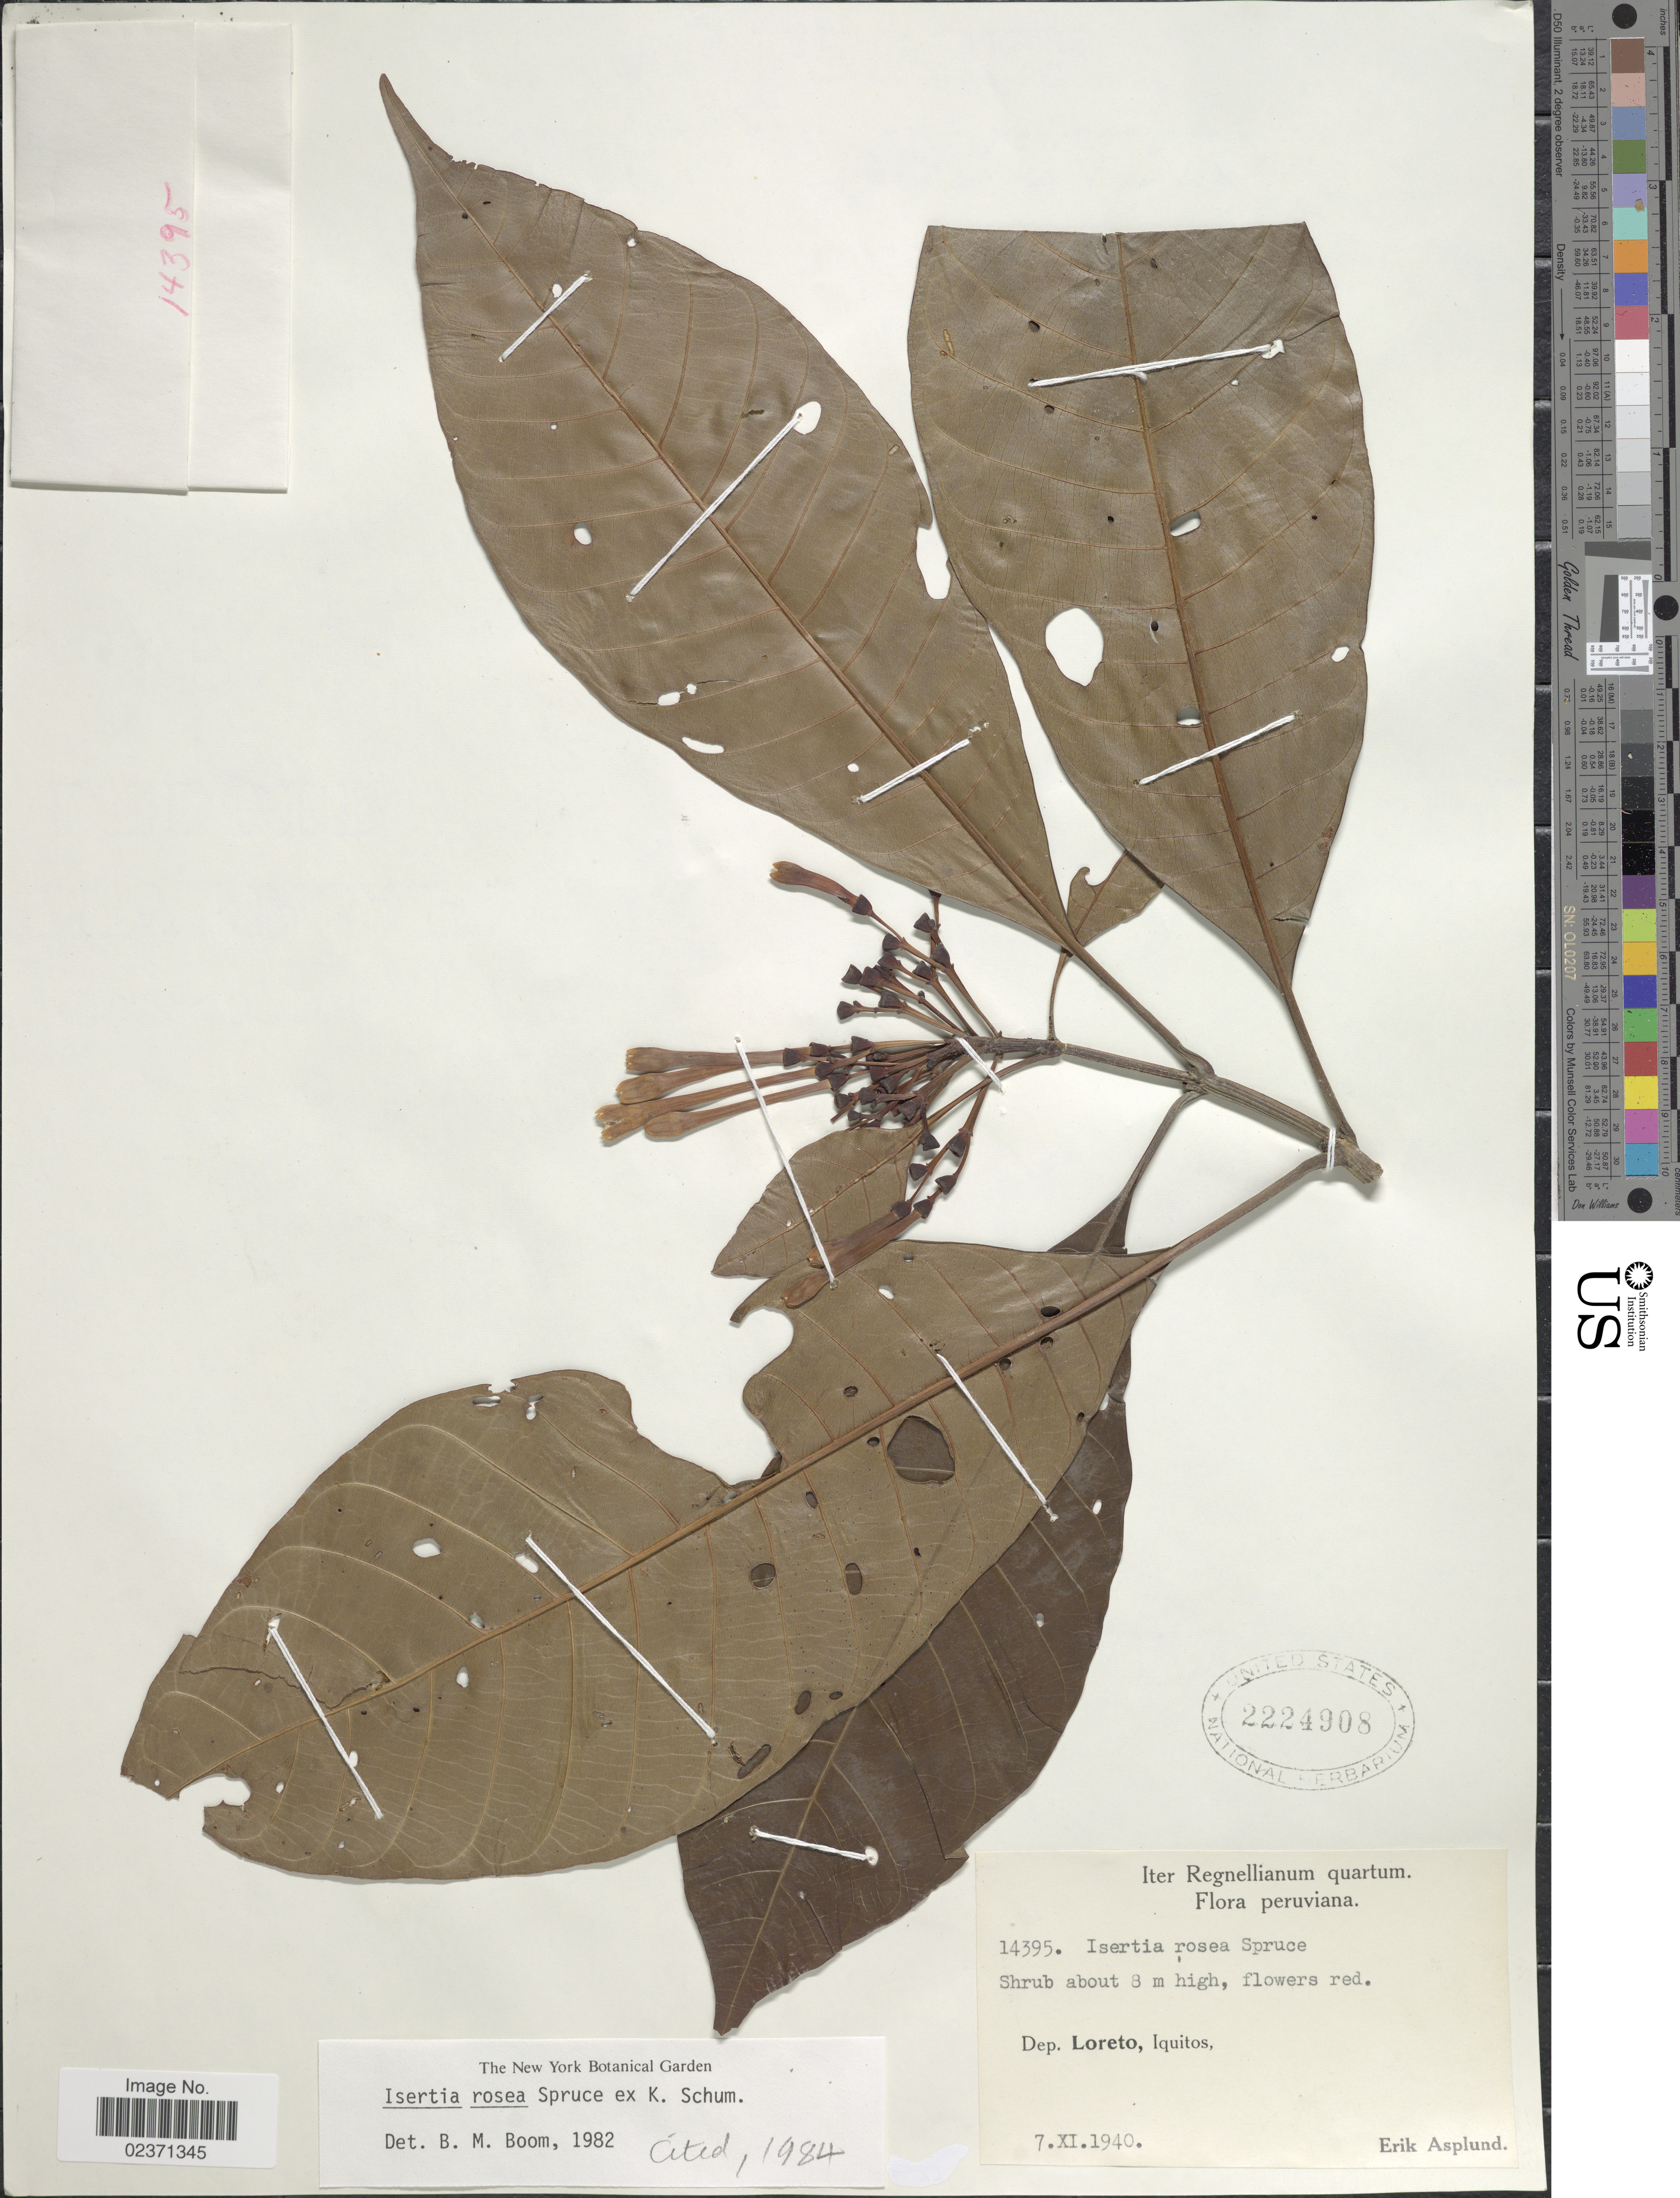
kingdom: Plantae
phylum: Tracheophyta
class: Magnoliopsida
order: Gentianales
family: Rubiaceae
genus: Isertia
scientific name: Isertia rosea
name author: Spruce ex K. Schum.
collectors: E. Asplund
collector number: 14395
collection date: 1940-11-07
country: Peru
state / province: Loreto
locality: Dep. Loreto, Iquitos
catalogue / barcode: US 2224908